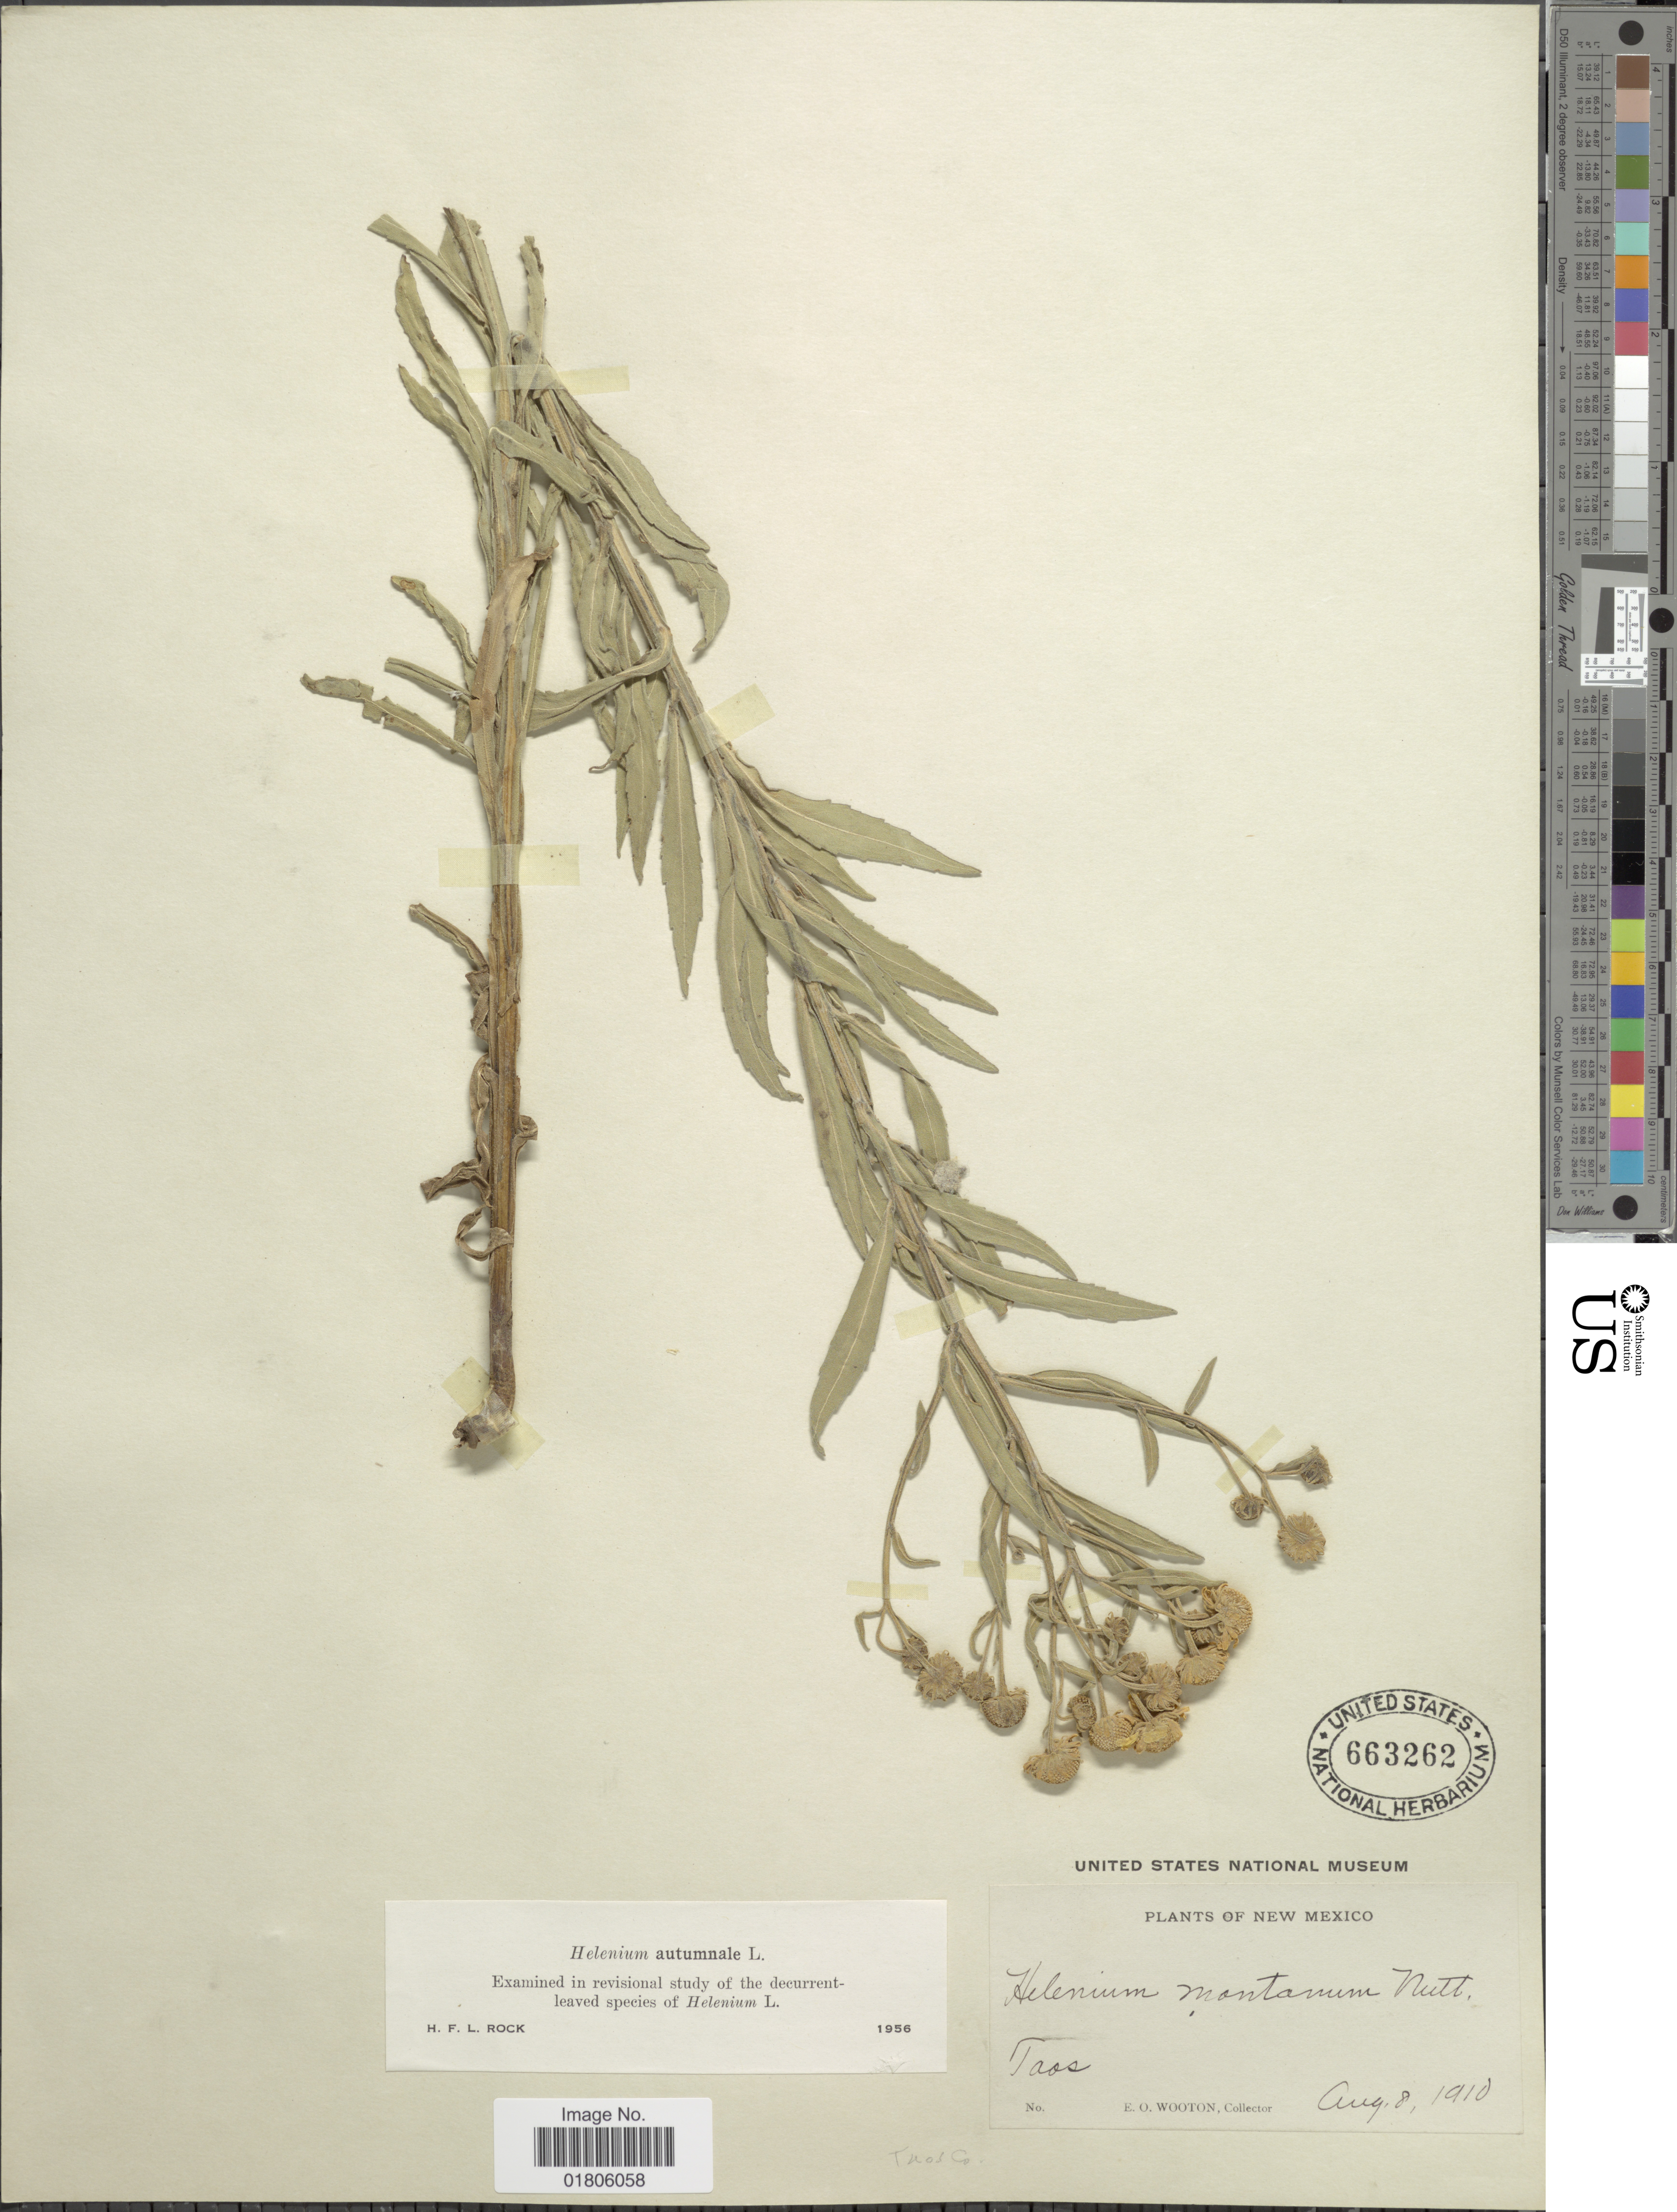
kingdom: Plantae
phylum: Tracheophyta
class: Magnoliopsida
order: Asterales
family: Asteraceae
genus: Helenium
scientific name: Helenium autumnale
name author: L.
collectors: E. O. Wooton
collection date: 1910-08-08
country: United States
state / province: New Mexico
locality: Taos Co.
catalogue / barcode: US 663262